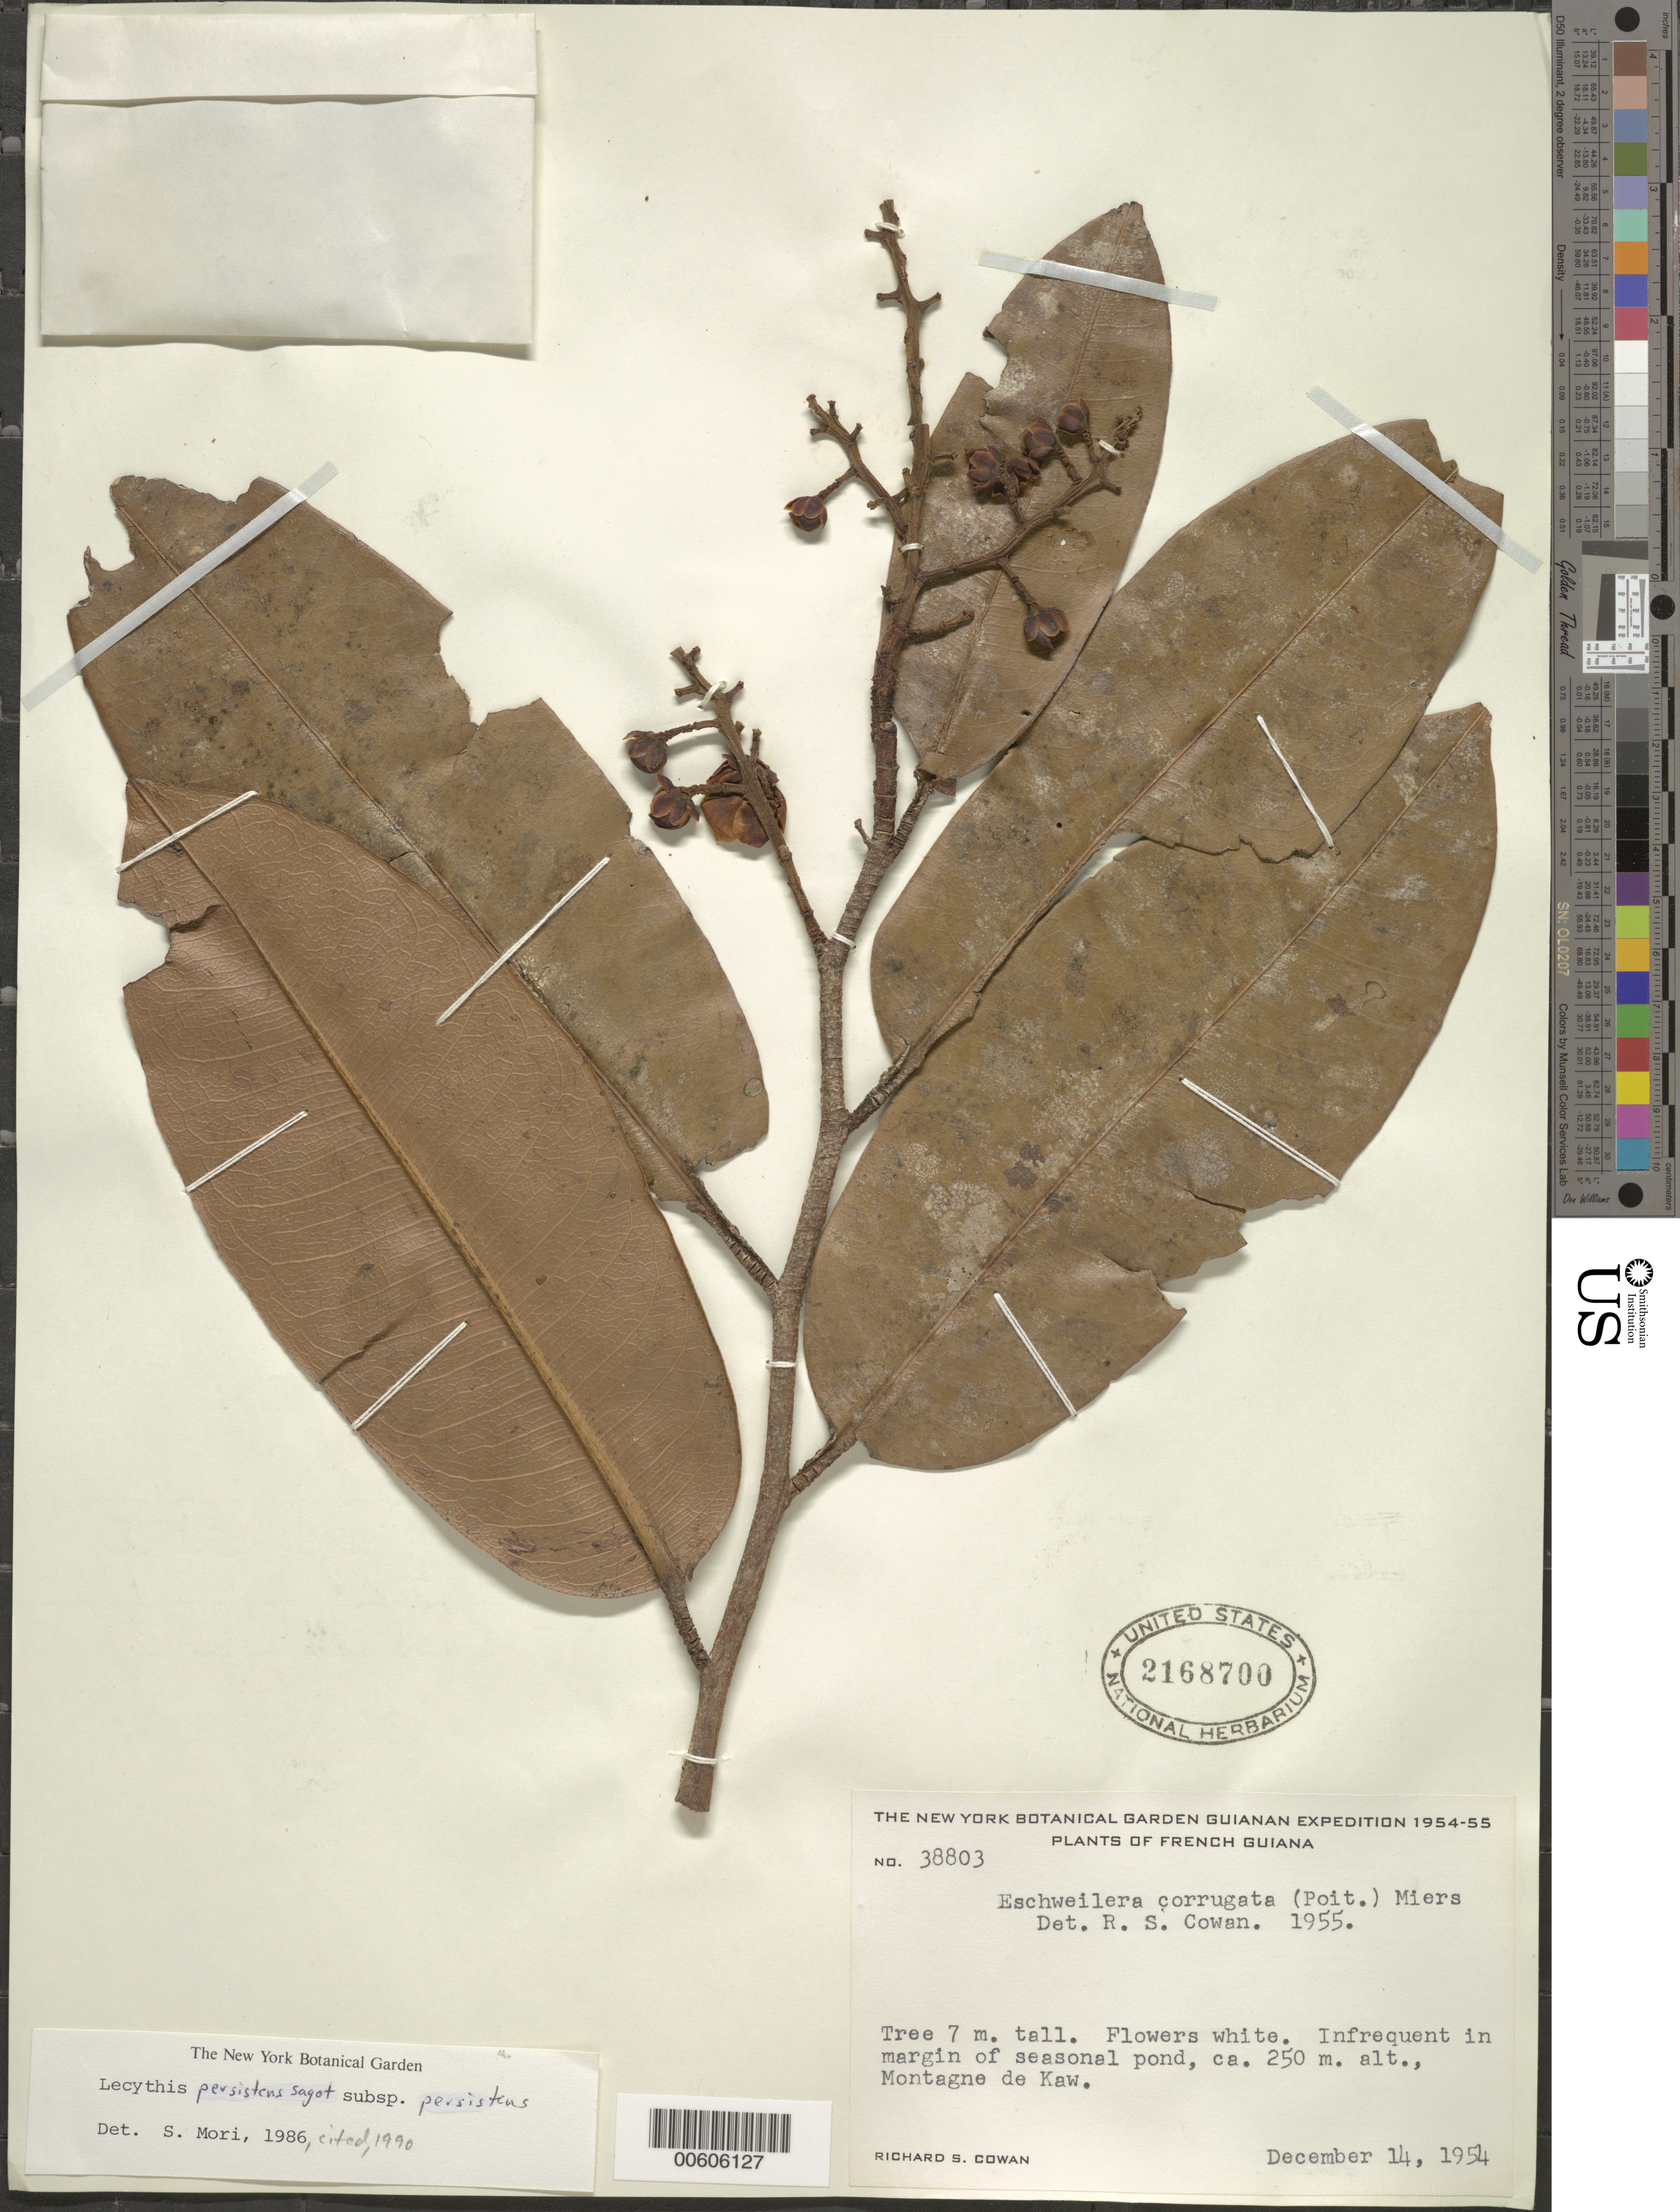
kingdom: Plantae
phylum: Tracheophyta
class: Magnoliopsida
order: Ericales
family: Lecythidaceae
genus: Lecythis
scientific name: Lecythis persistens subsp. persistens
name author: Sagot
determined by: Mori, Scott A.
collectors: R. S. Cowan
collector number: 38803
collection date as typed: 14-Dec-54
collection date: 1954-12-14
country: French Guiana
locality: Montagne de Kaw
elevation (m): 250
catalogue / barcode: US 2168700